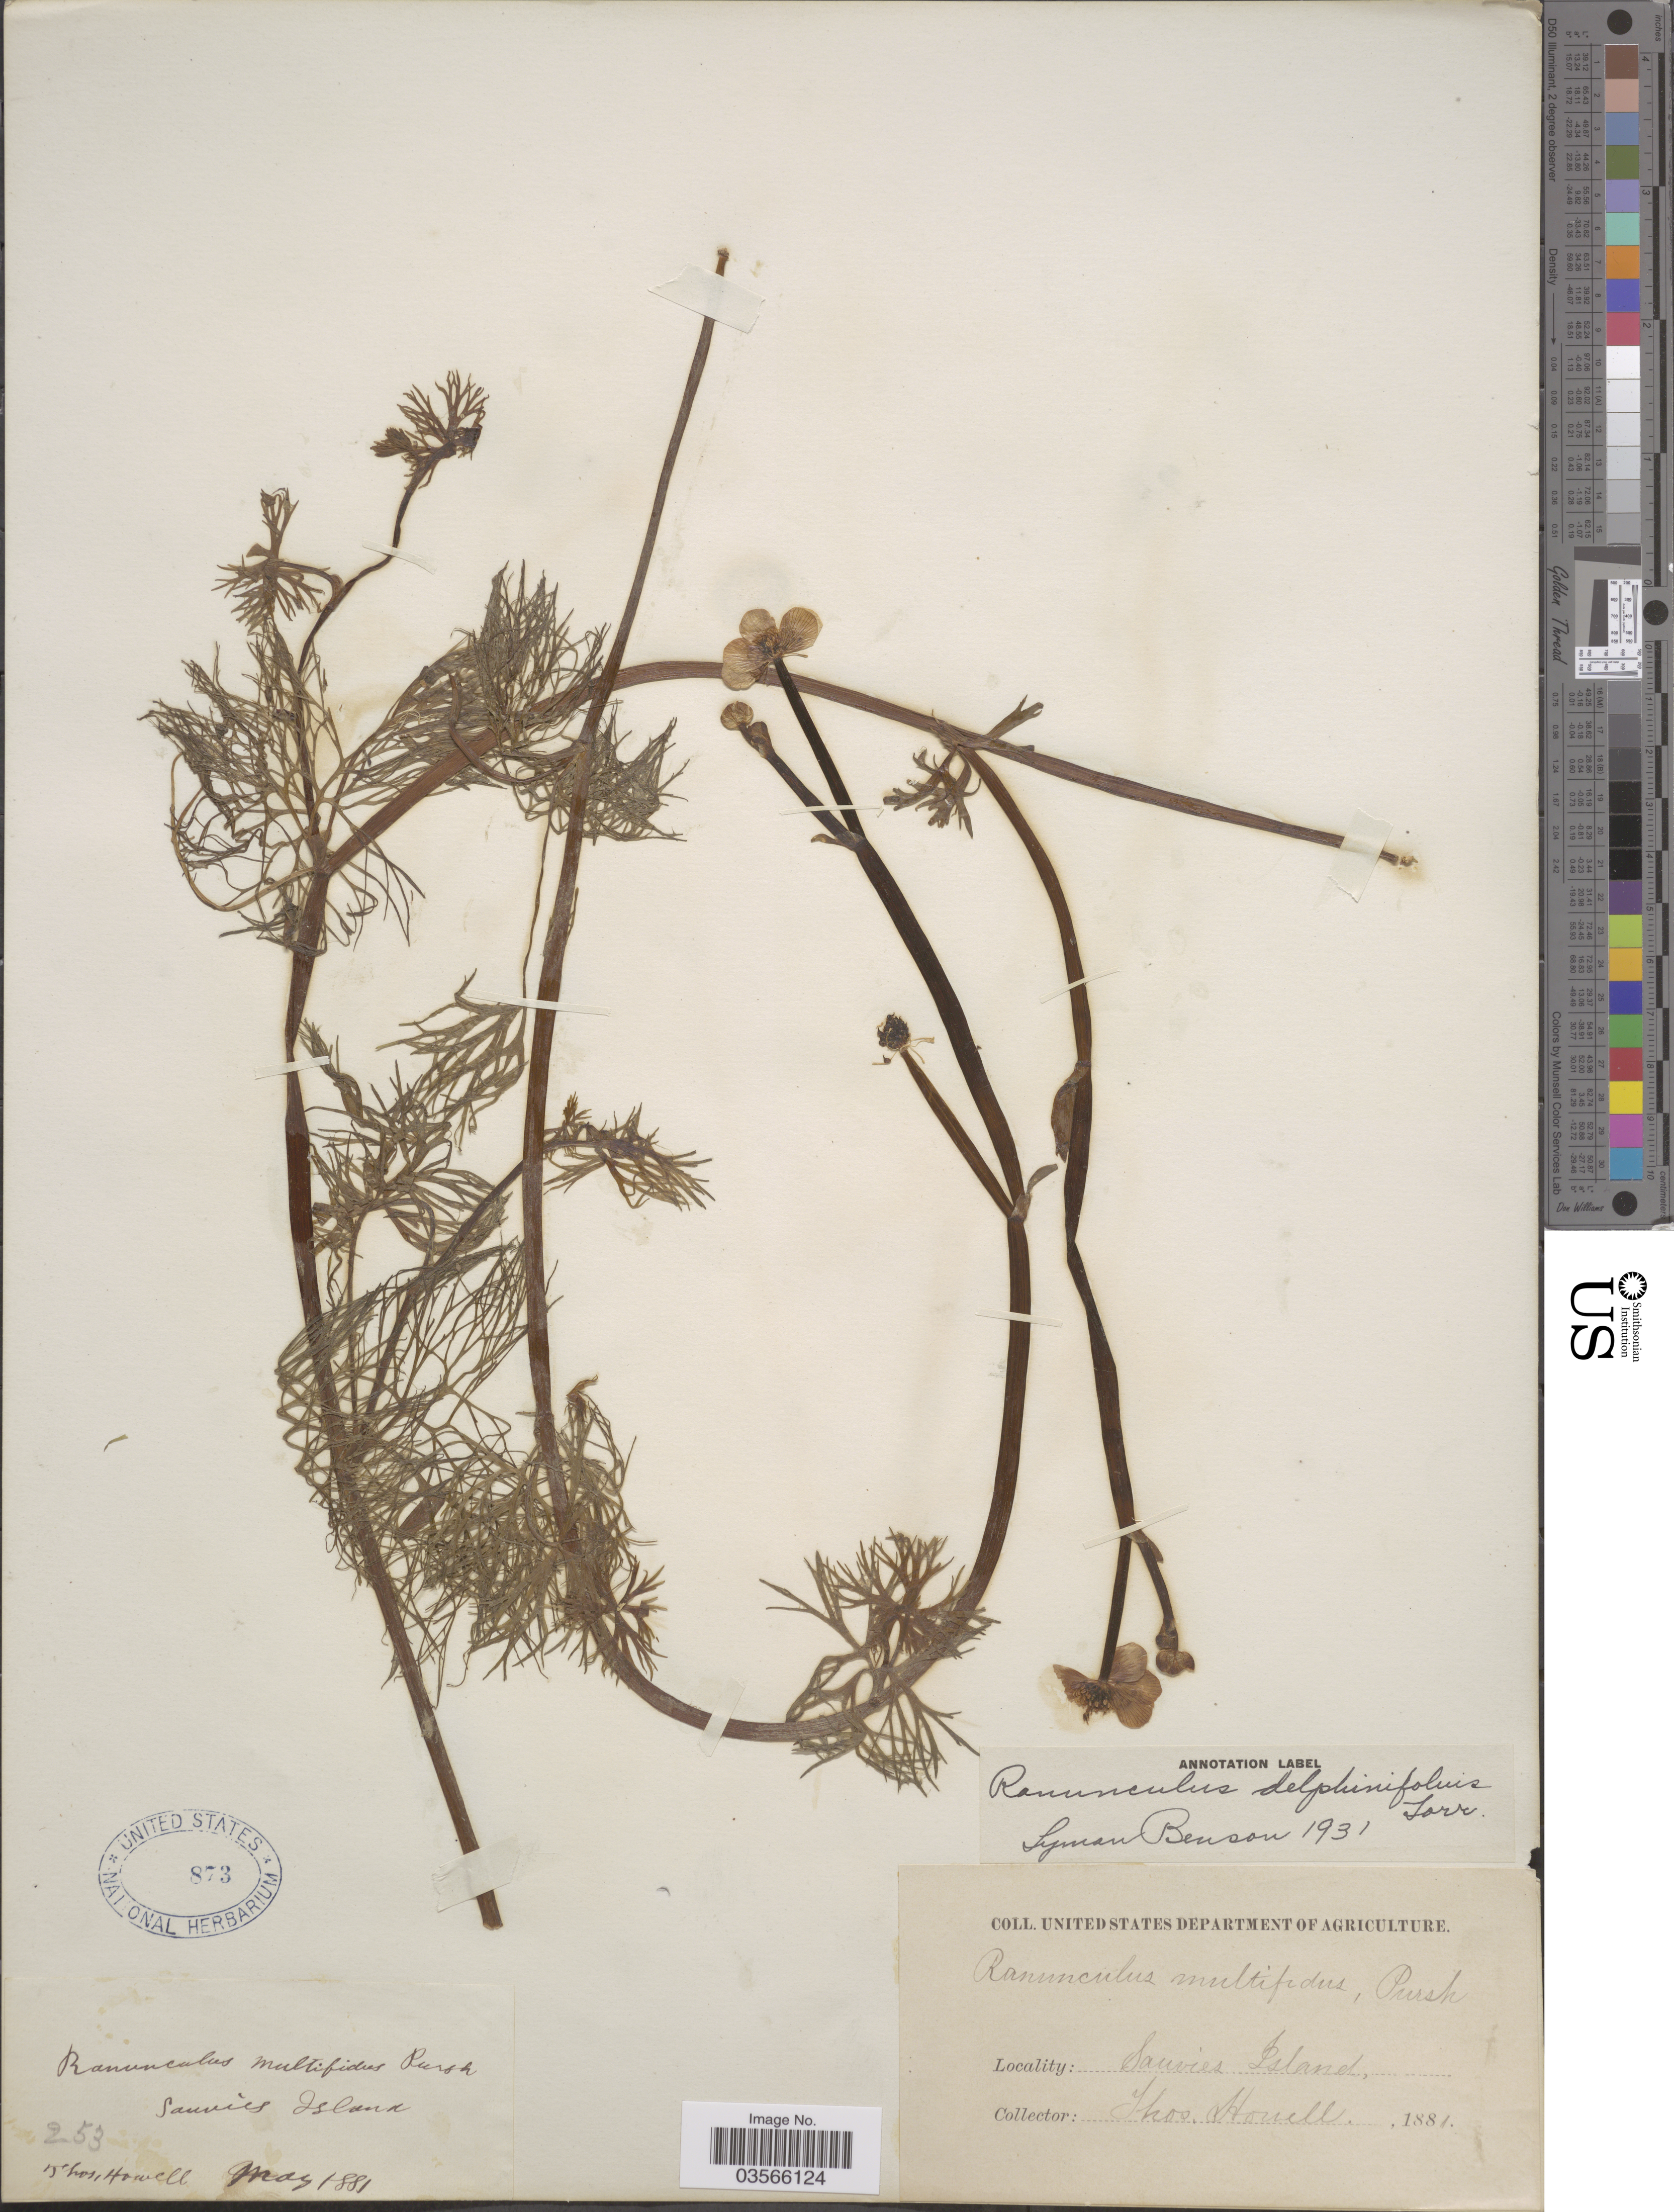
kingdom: Plantae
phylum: Tracheophyta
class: Magnoliopsida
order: Ranunculales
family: Ranunculaceae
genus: Ranunculus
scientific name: Ranunculus flabellaris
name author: Raf.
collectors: T. Howell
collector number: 253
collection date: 1881-05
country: United States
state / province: Oregon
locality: Sauvies Island.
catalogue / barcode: US 873